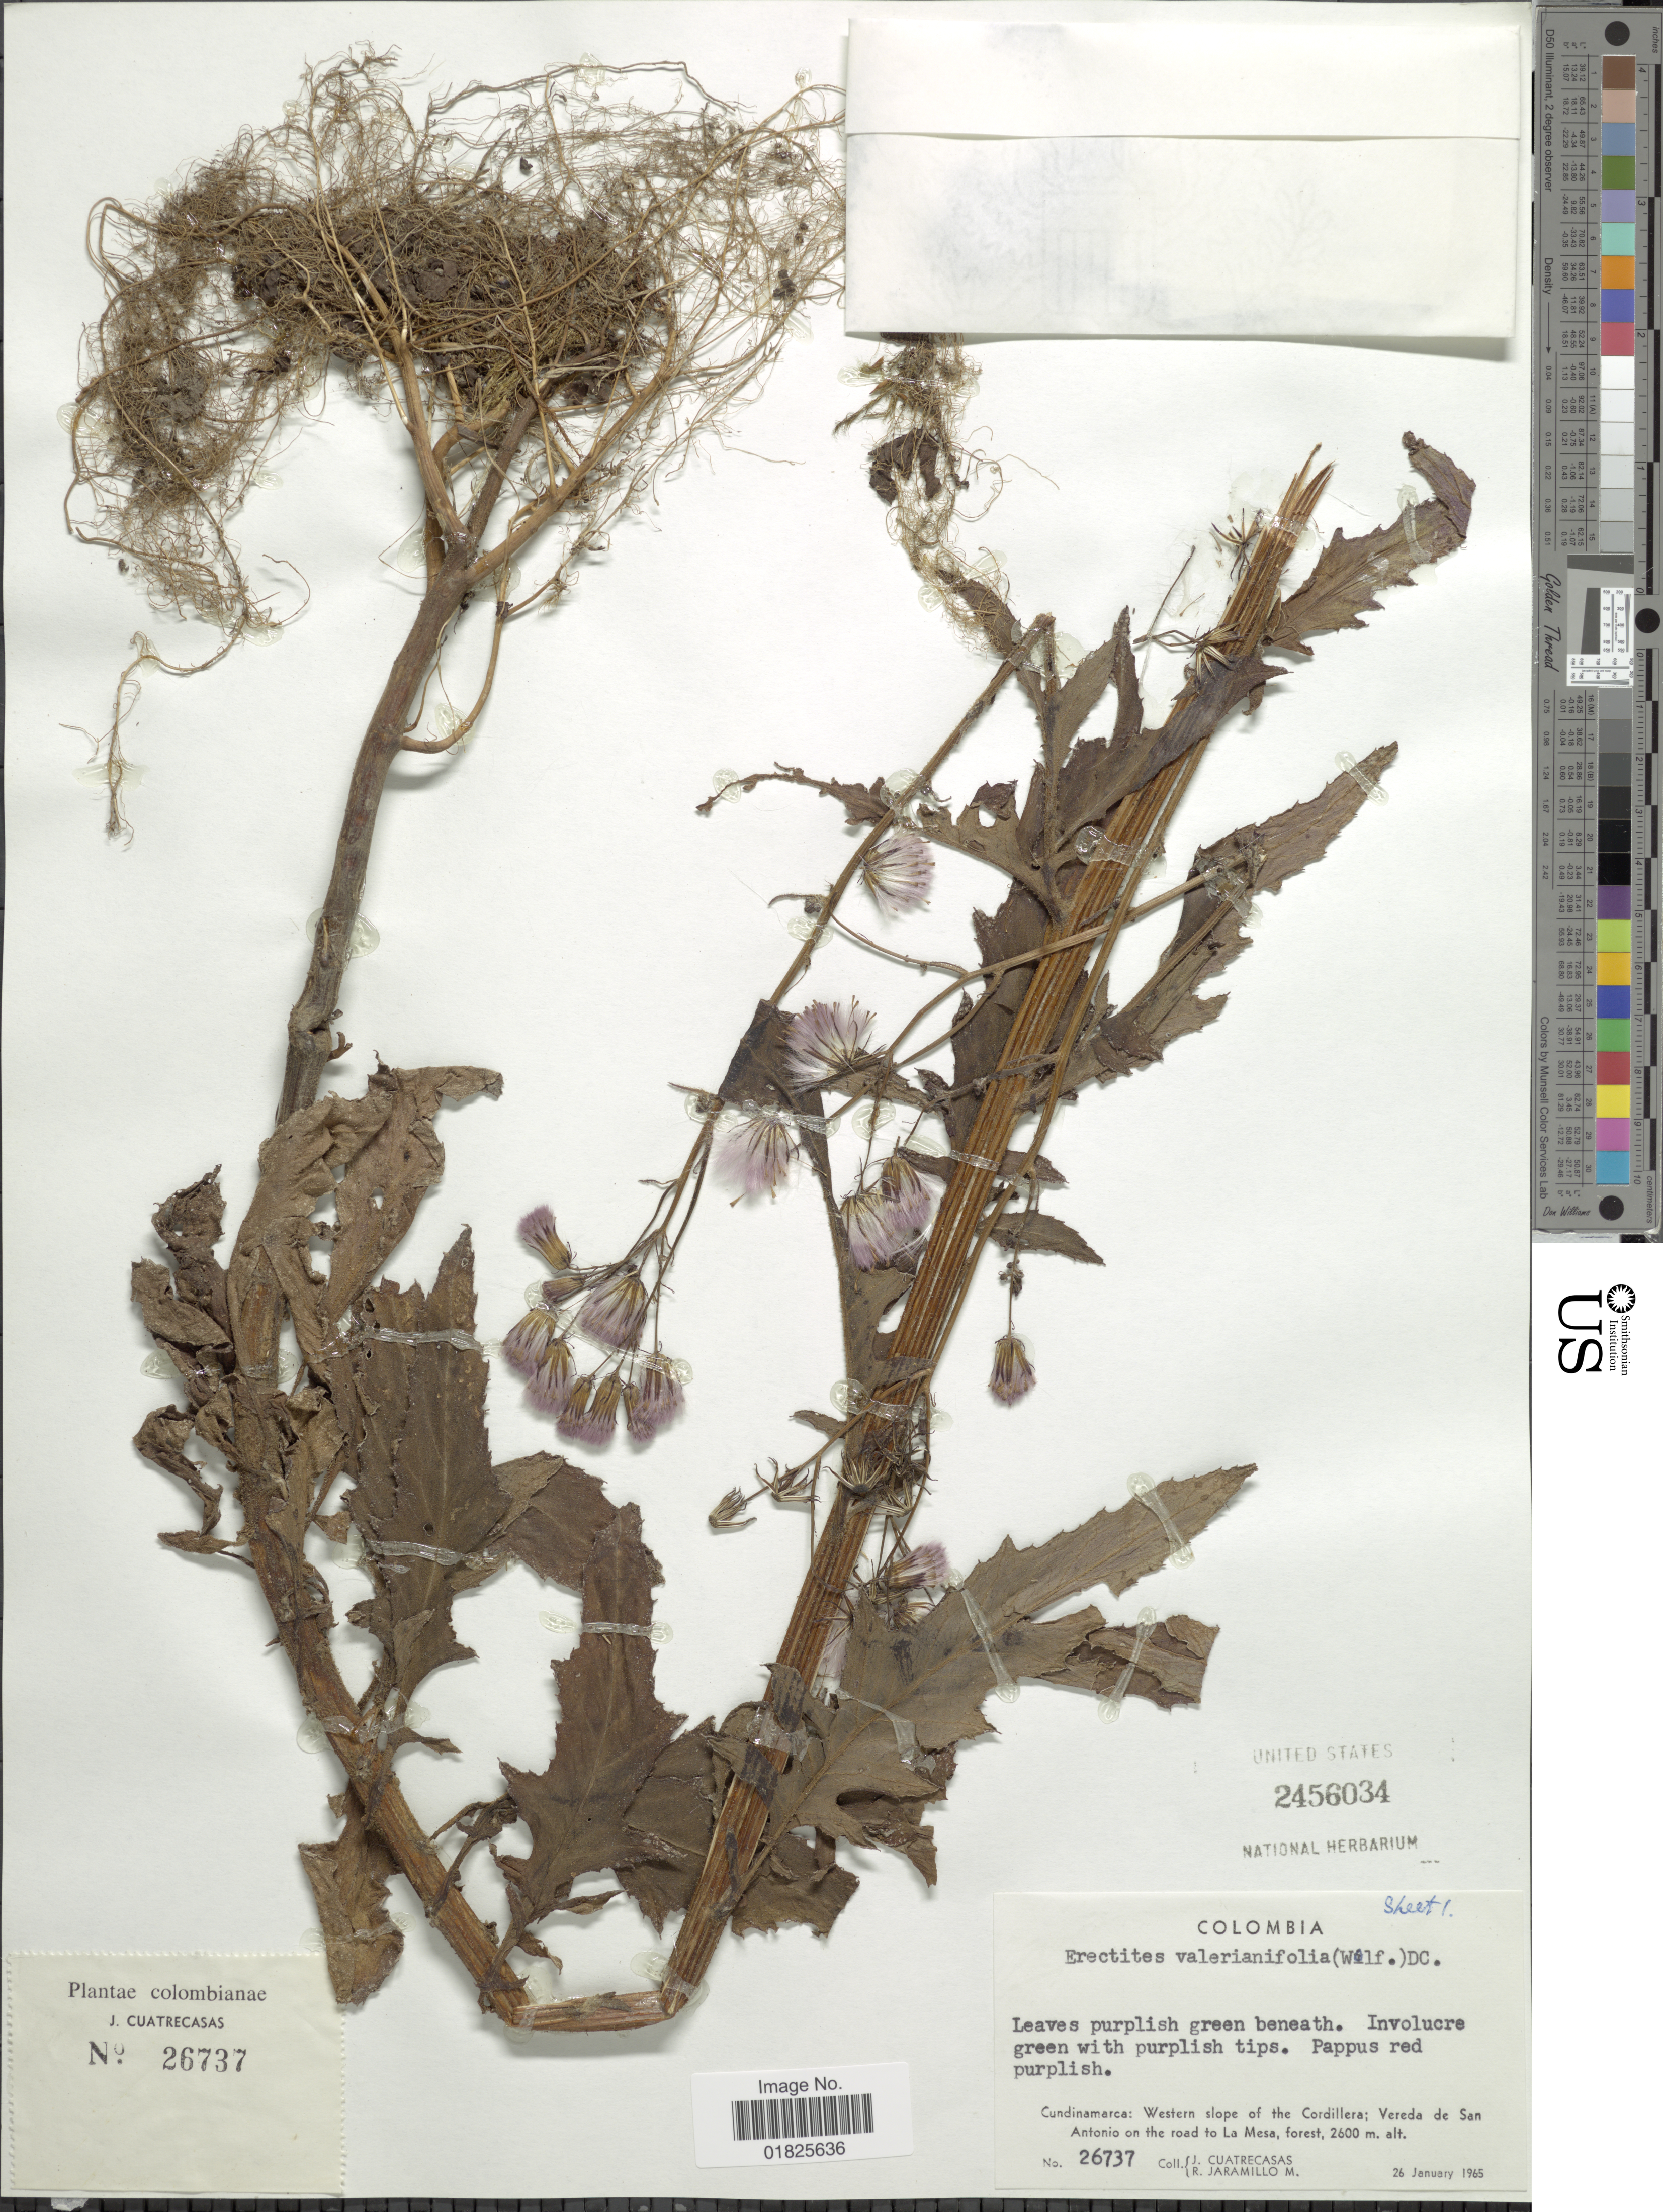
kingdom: Plantae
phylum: Tracheophyta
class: Magnoliopsida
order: Asterales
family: Asteraceae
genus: Erechtites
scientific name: Erechtites valerianifolius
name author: (Link ex Spreng.) DC.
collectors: J. Cuatrecasas & R. Jaramillo M.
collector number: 26737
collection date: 1965-01-26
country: Colombia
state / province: Cundinamarca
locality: Western slope of the Cordillera; Vereda de San Antonio on the road to la Mesa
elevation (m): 2600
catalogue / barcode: US 2456034